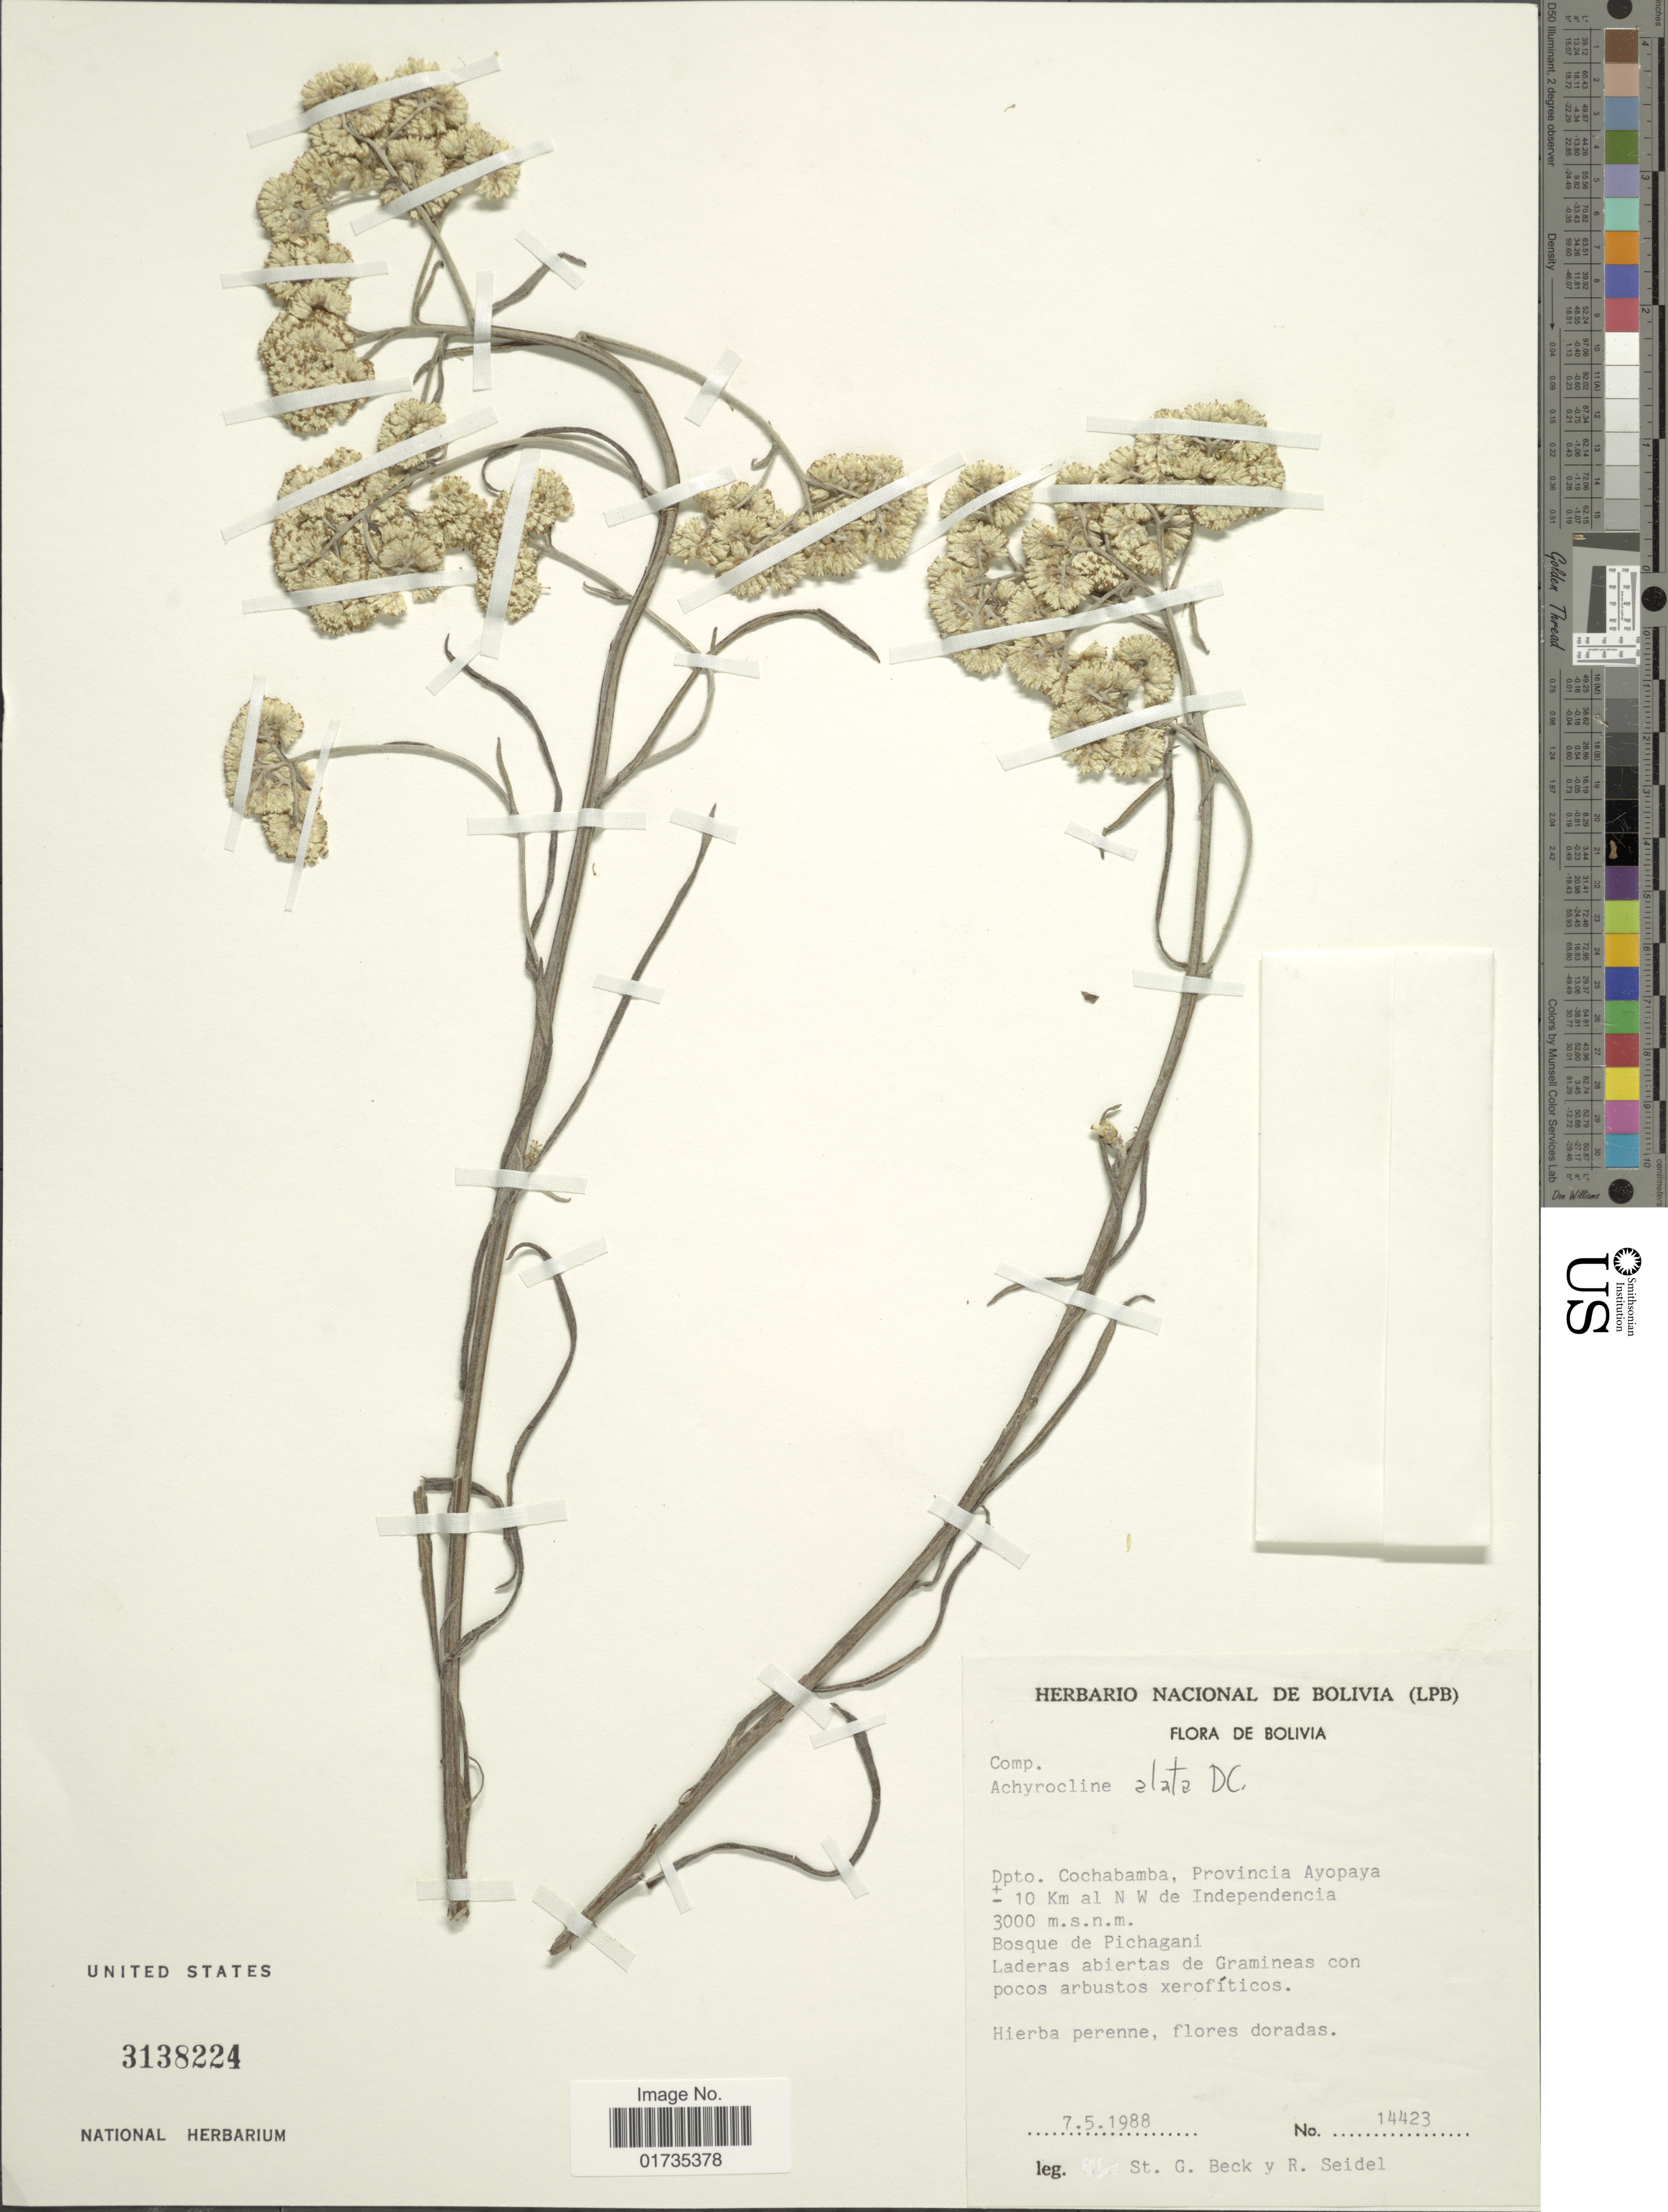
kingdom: Plantae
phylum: Tracheophyta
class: Magnoliopsida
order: Asterales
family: Asteraceae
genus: Achyrocline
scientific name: Achyrocline alata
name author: (Kunth) DC.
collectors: S. G. Beck & R. Seidel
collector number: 14423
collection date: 1988-05-07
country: Bolivia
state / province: Cochabamba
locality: Bolivia. Dpto. Cochabamba, Provincia Ayopaya 10 Km al N W de independencia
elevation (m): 3000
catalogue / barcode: US 3138224